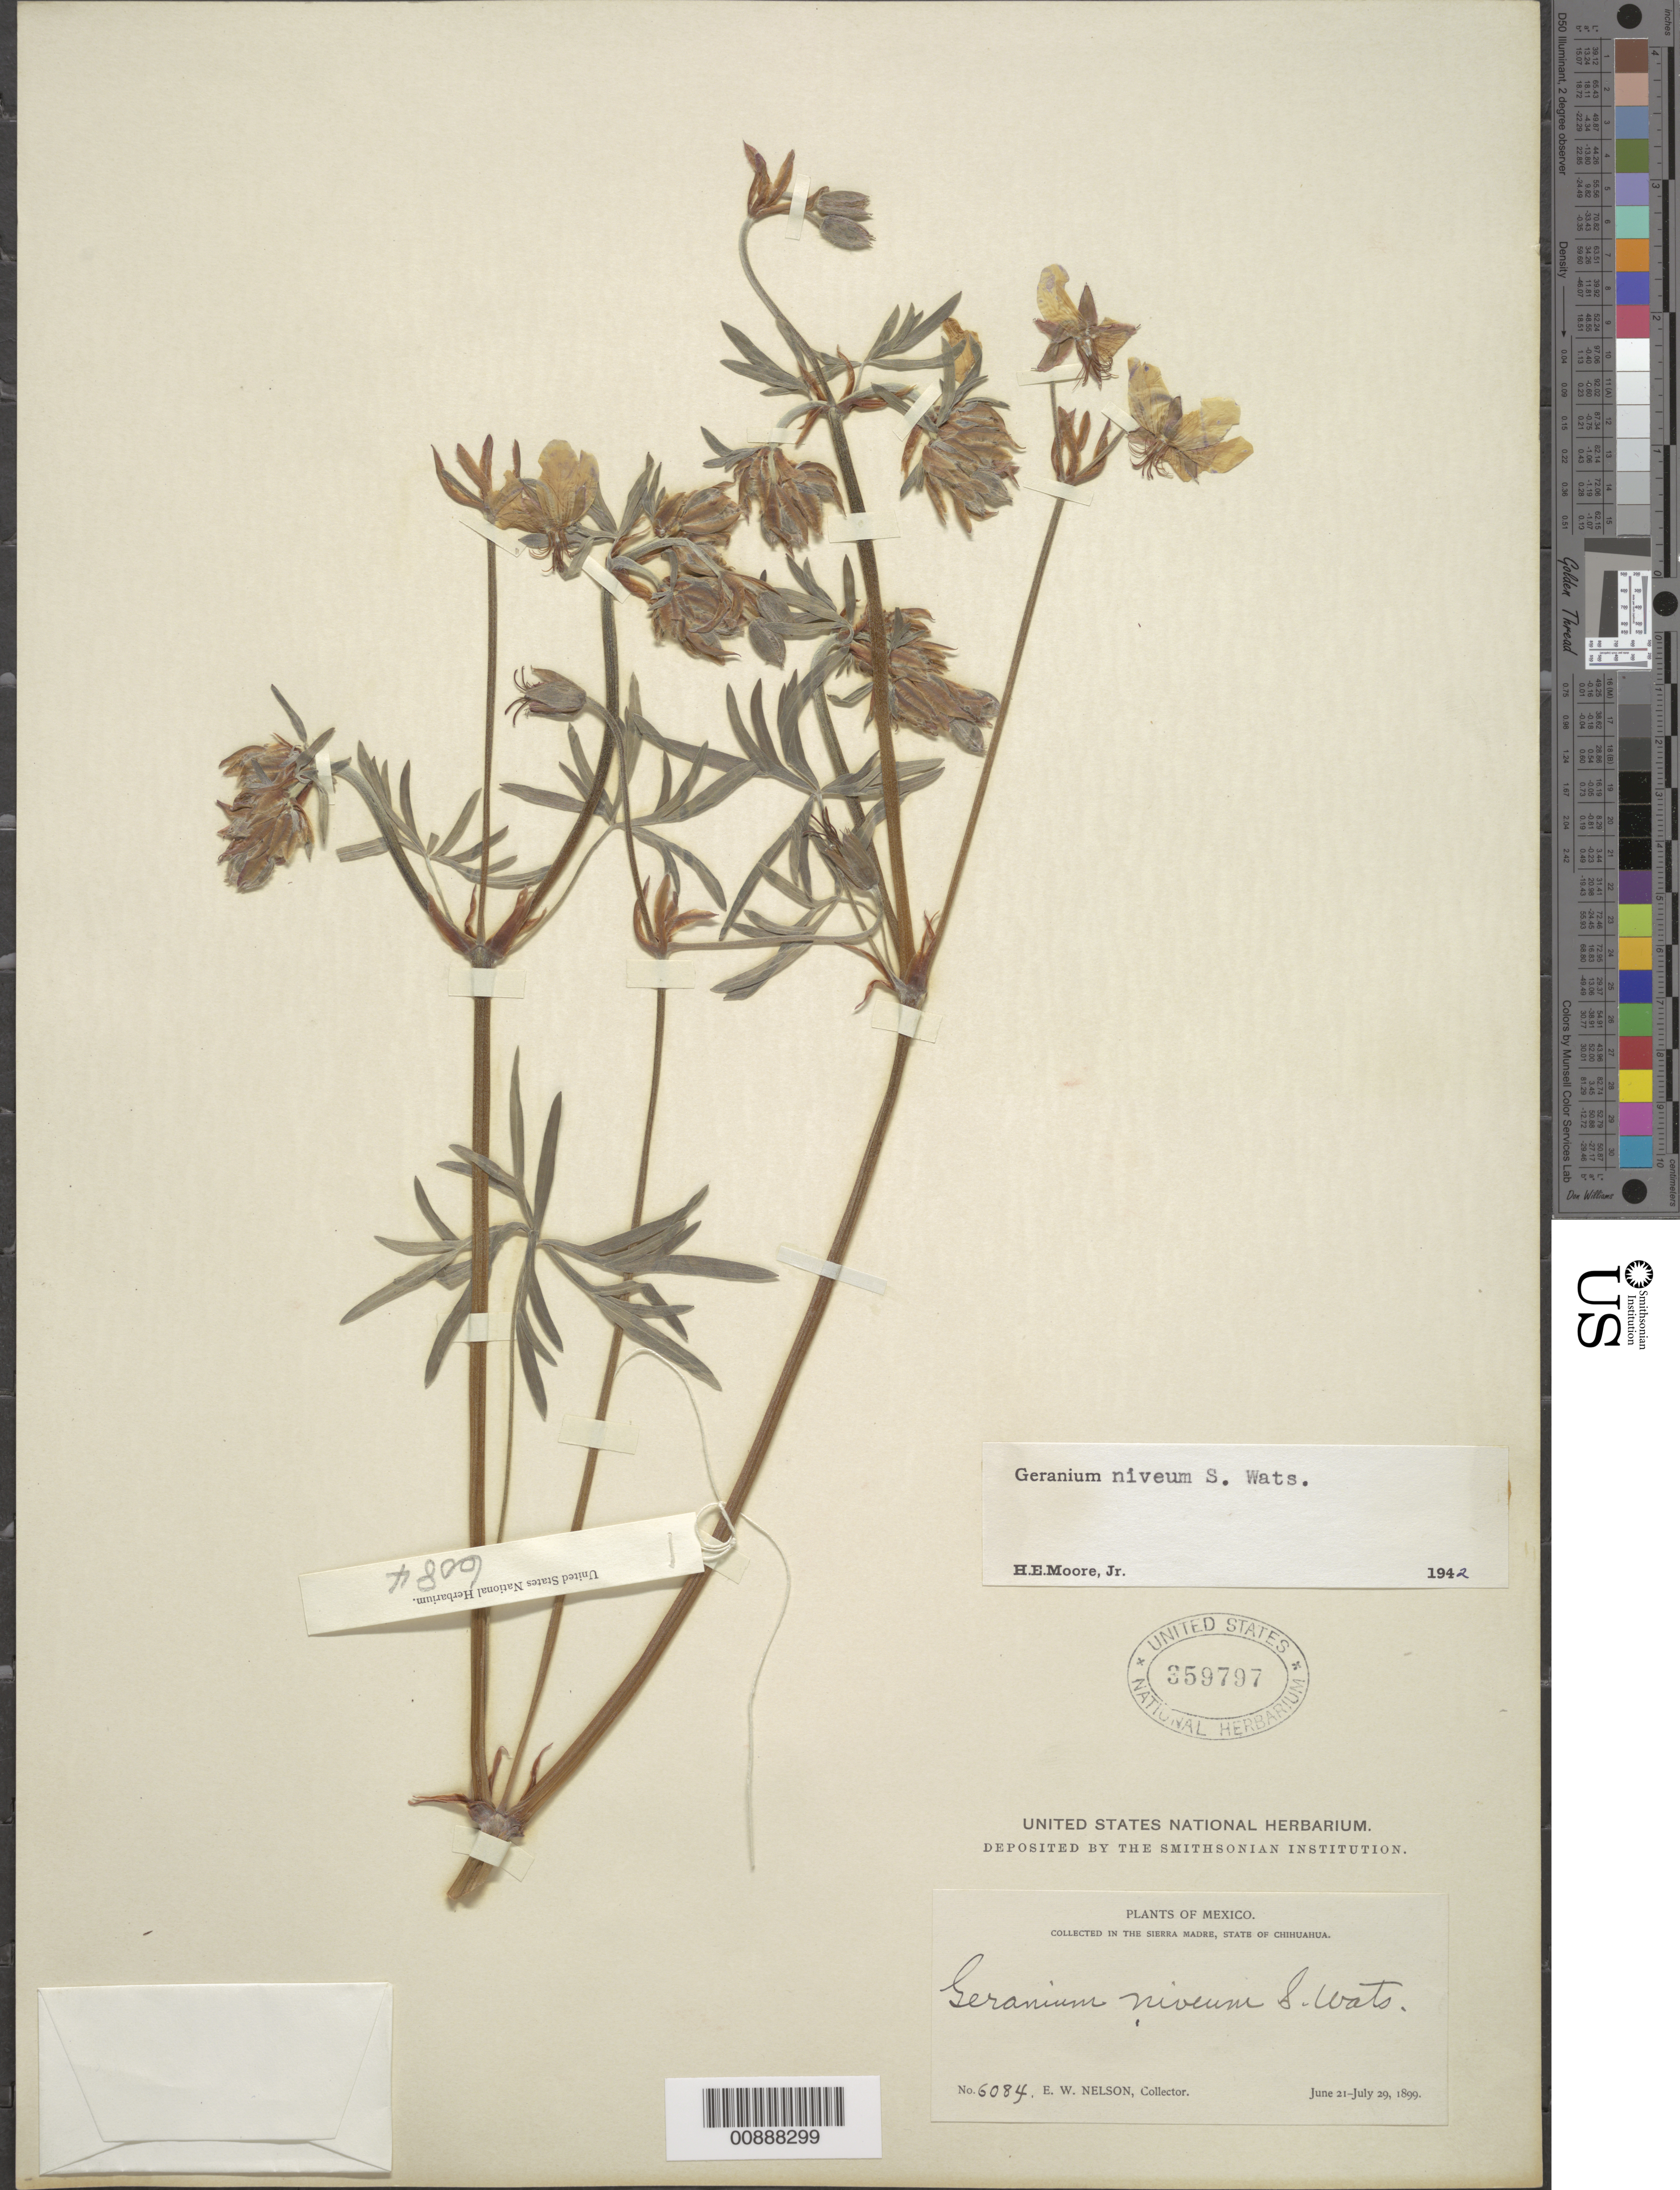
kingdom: Plantae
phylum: Tracheophyta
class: Magnoliopsida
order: Geraniales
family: Geraniaceae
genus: Geranium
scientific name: Geranium niveum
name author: S. Watson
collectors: E. W. Nelson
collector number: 6084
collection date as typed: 21 Jun 1899 to 29 Jul 1899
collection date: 1899-06-21/1899-07-29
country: Mexico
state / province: Chihuahua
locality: Sierra Madre, Chihuahua.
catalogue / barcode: US 359797